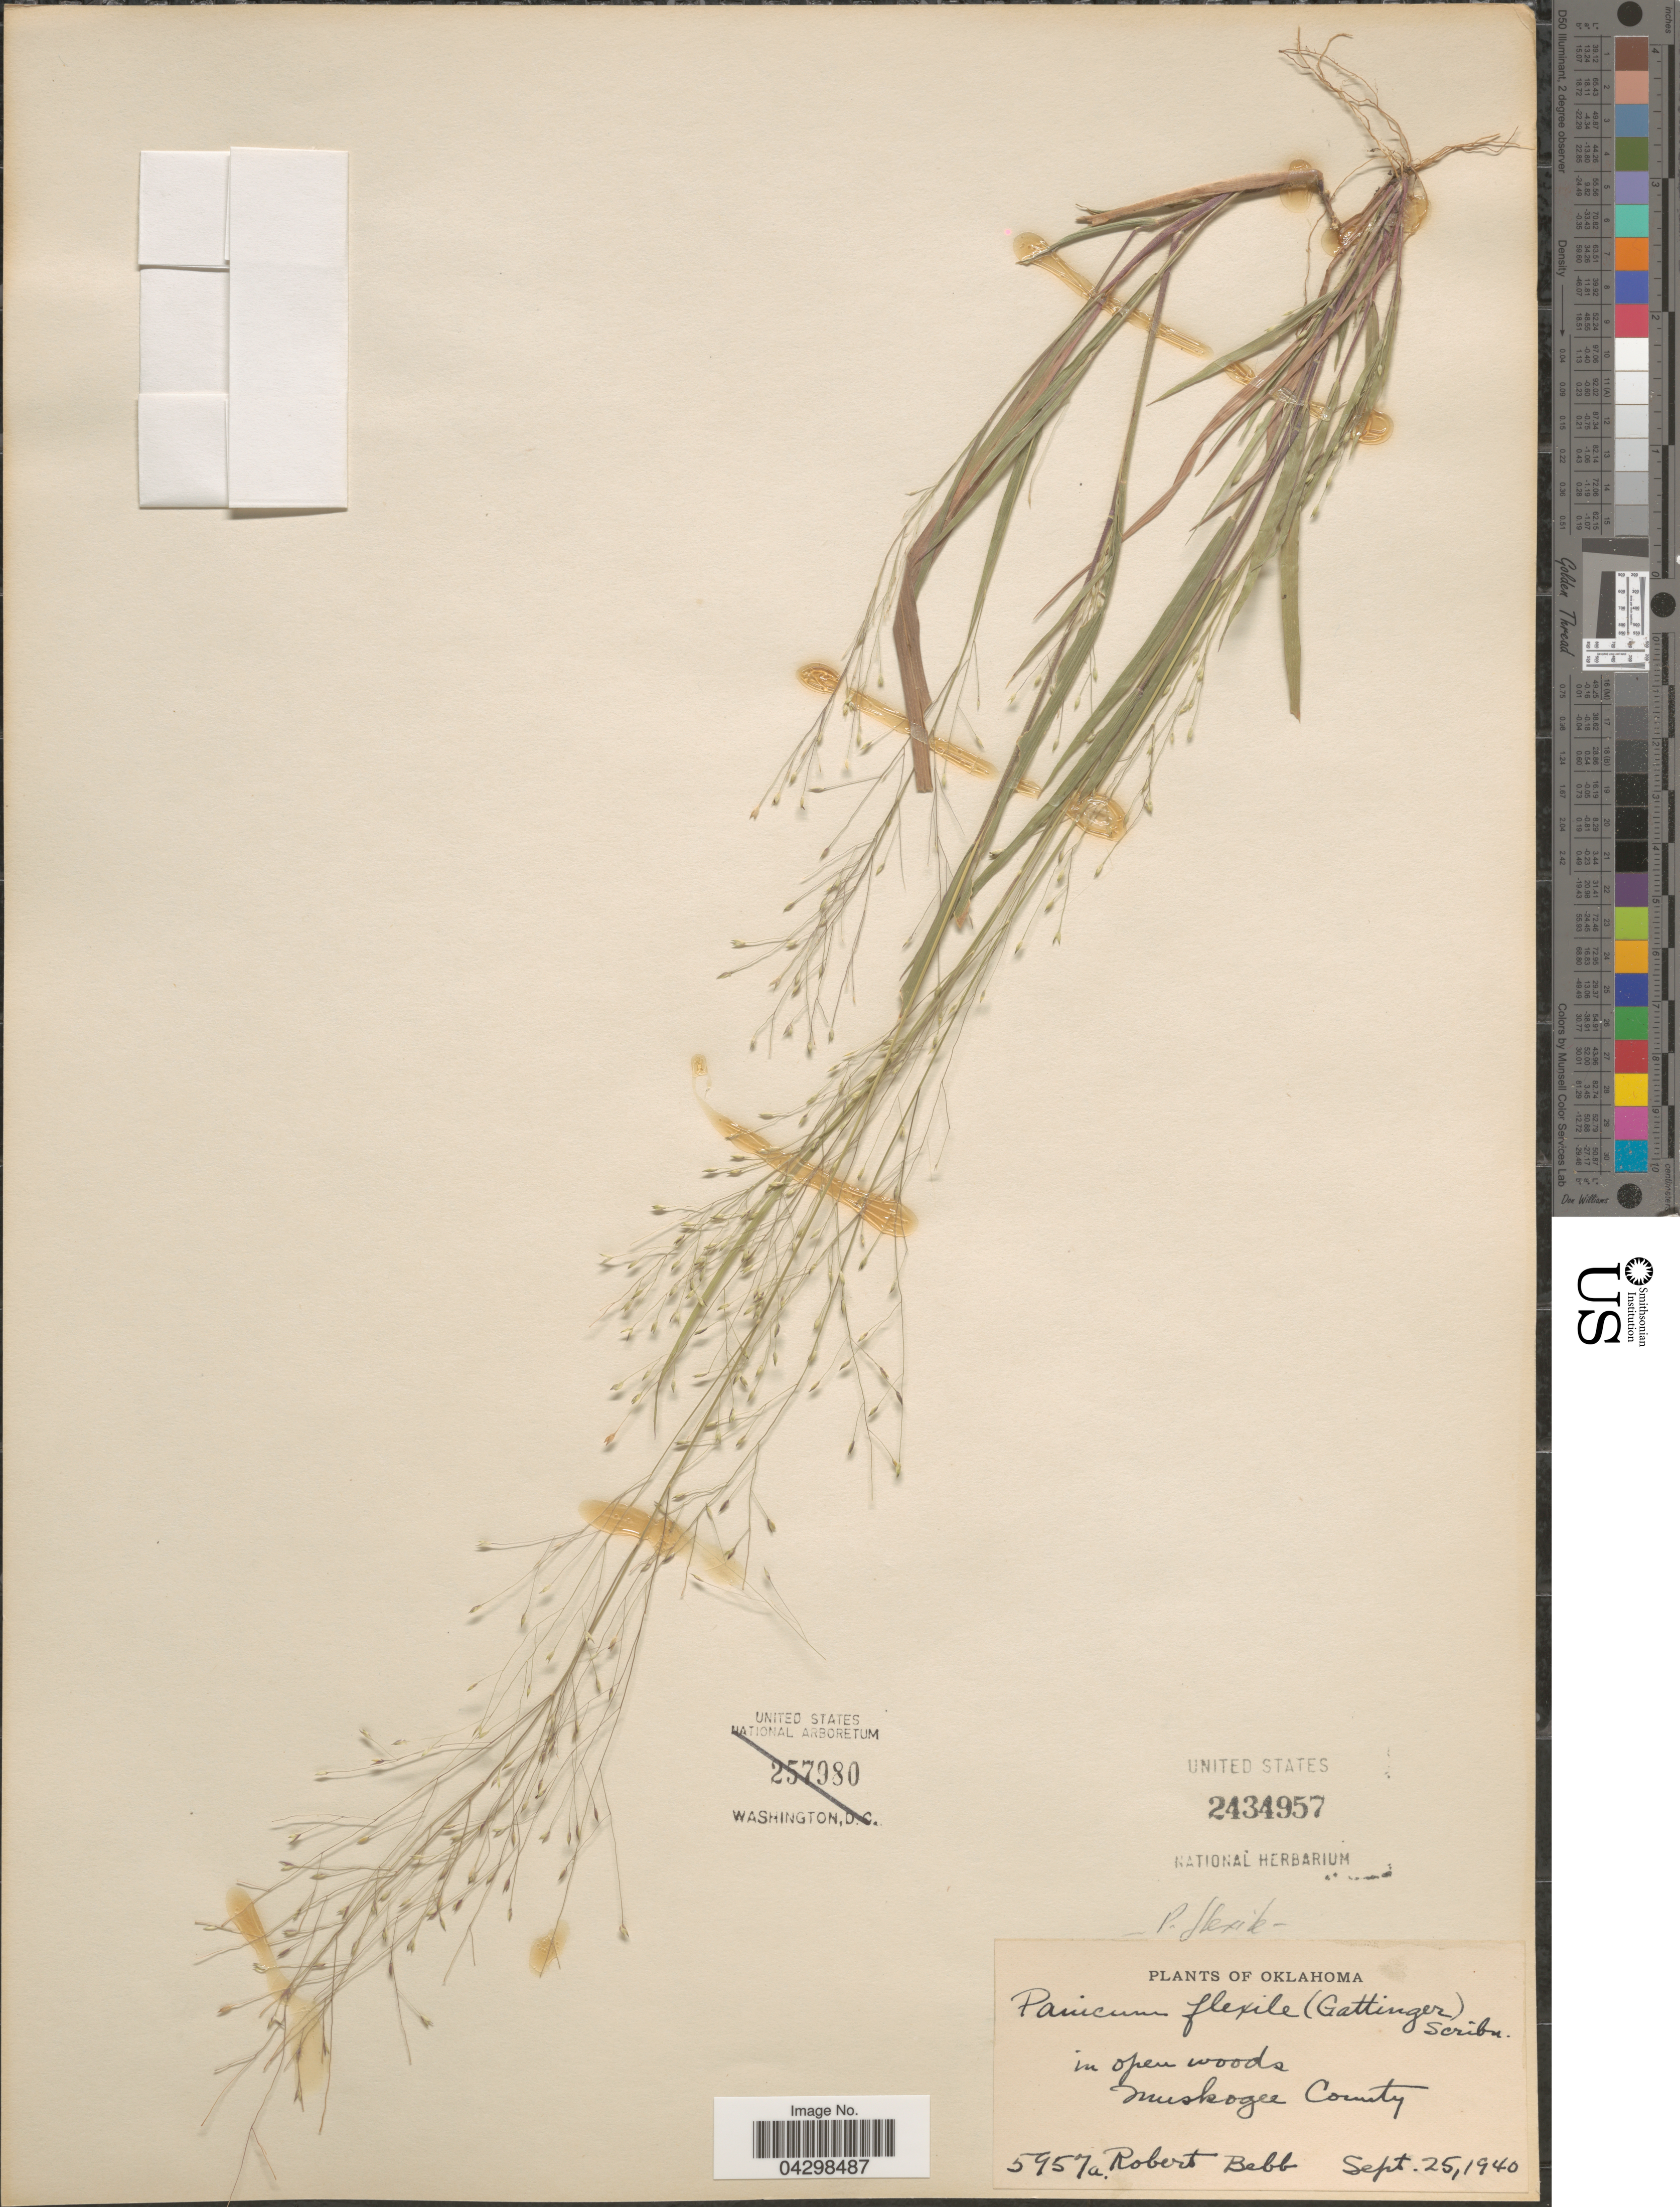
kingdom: Plantae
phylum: Tracheophyta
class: Liliopsida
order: Poales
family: Poaceae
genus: Panicum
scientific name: Panicum flexile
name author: (Gatt.) Scribn.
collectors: R. Bebb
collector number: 5957a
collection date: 1940-09-25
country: United States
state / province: Oklahoma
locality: In open woods. Muskogee County.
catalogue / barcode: US 2434957